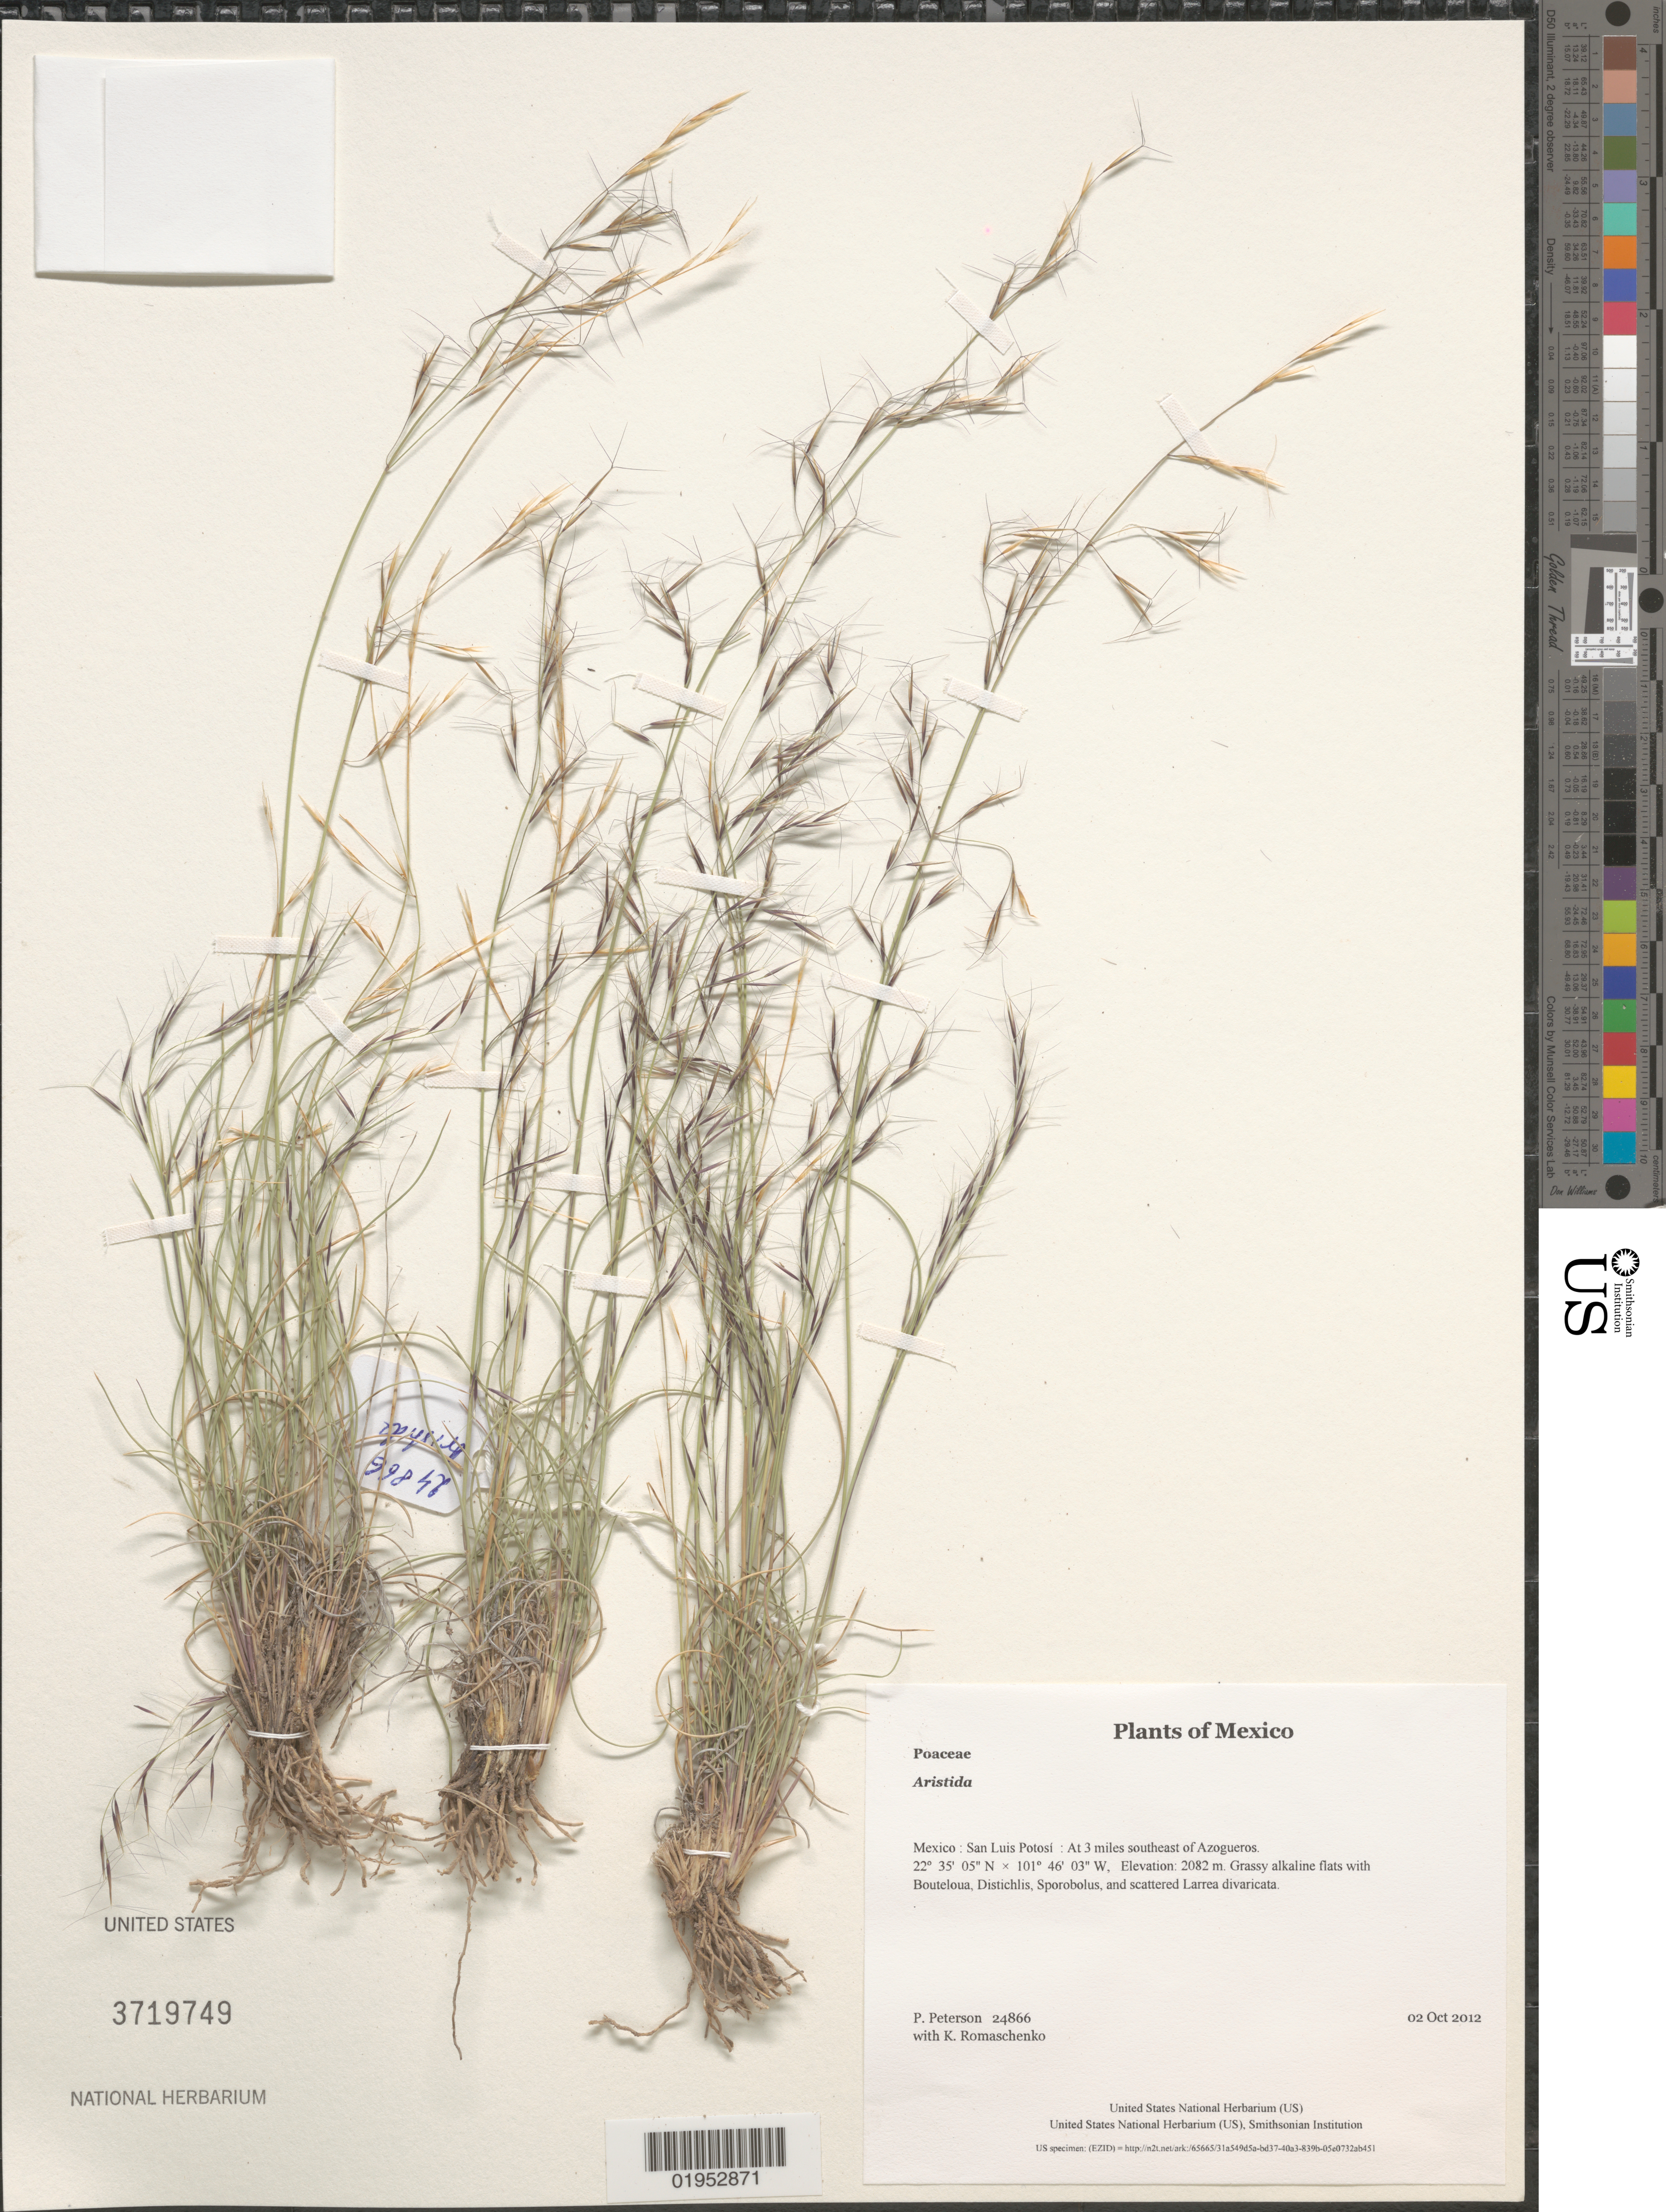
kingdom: Plantae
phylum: Tracheophyta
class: Liliopsida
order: Poales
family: Poaceae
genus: Aristida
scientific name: Aristida sp.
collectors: P. M. Peterson & K. Romaschenko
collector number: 24866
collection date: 2012-10-02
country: Mexico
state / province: San Luis Potosí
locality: At 3 miles southeast of Azogueros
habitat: Grassy alkaline flats with Bouteloua, Distichlis, Sporobolus, and scattered Larrea divaricata.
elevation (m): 2082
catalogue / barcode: US 3719749